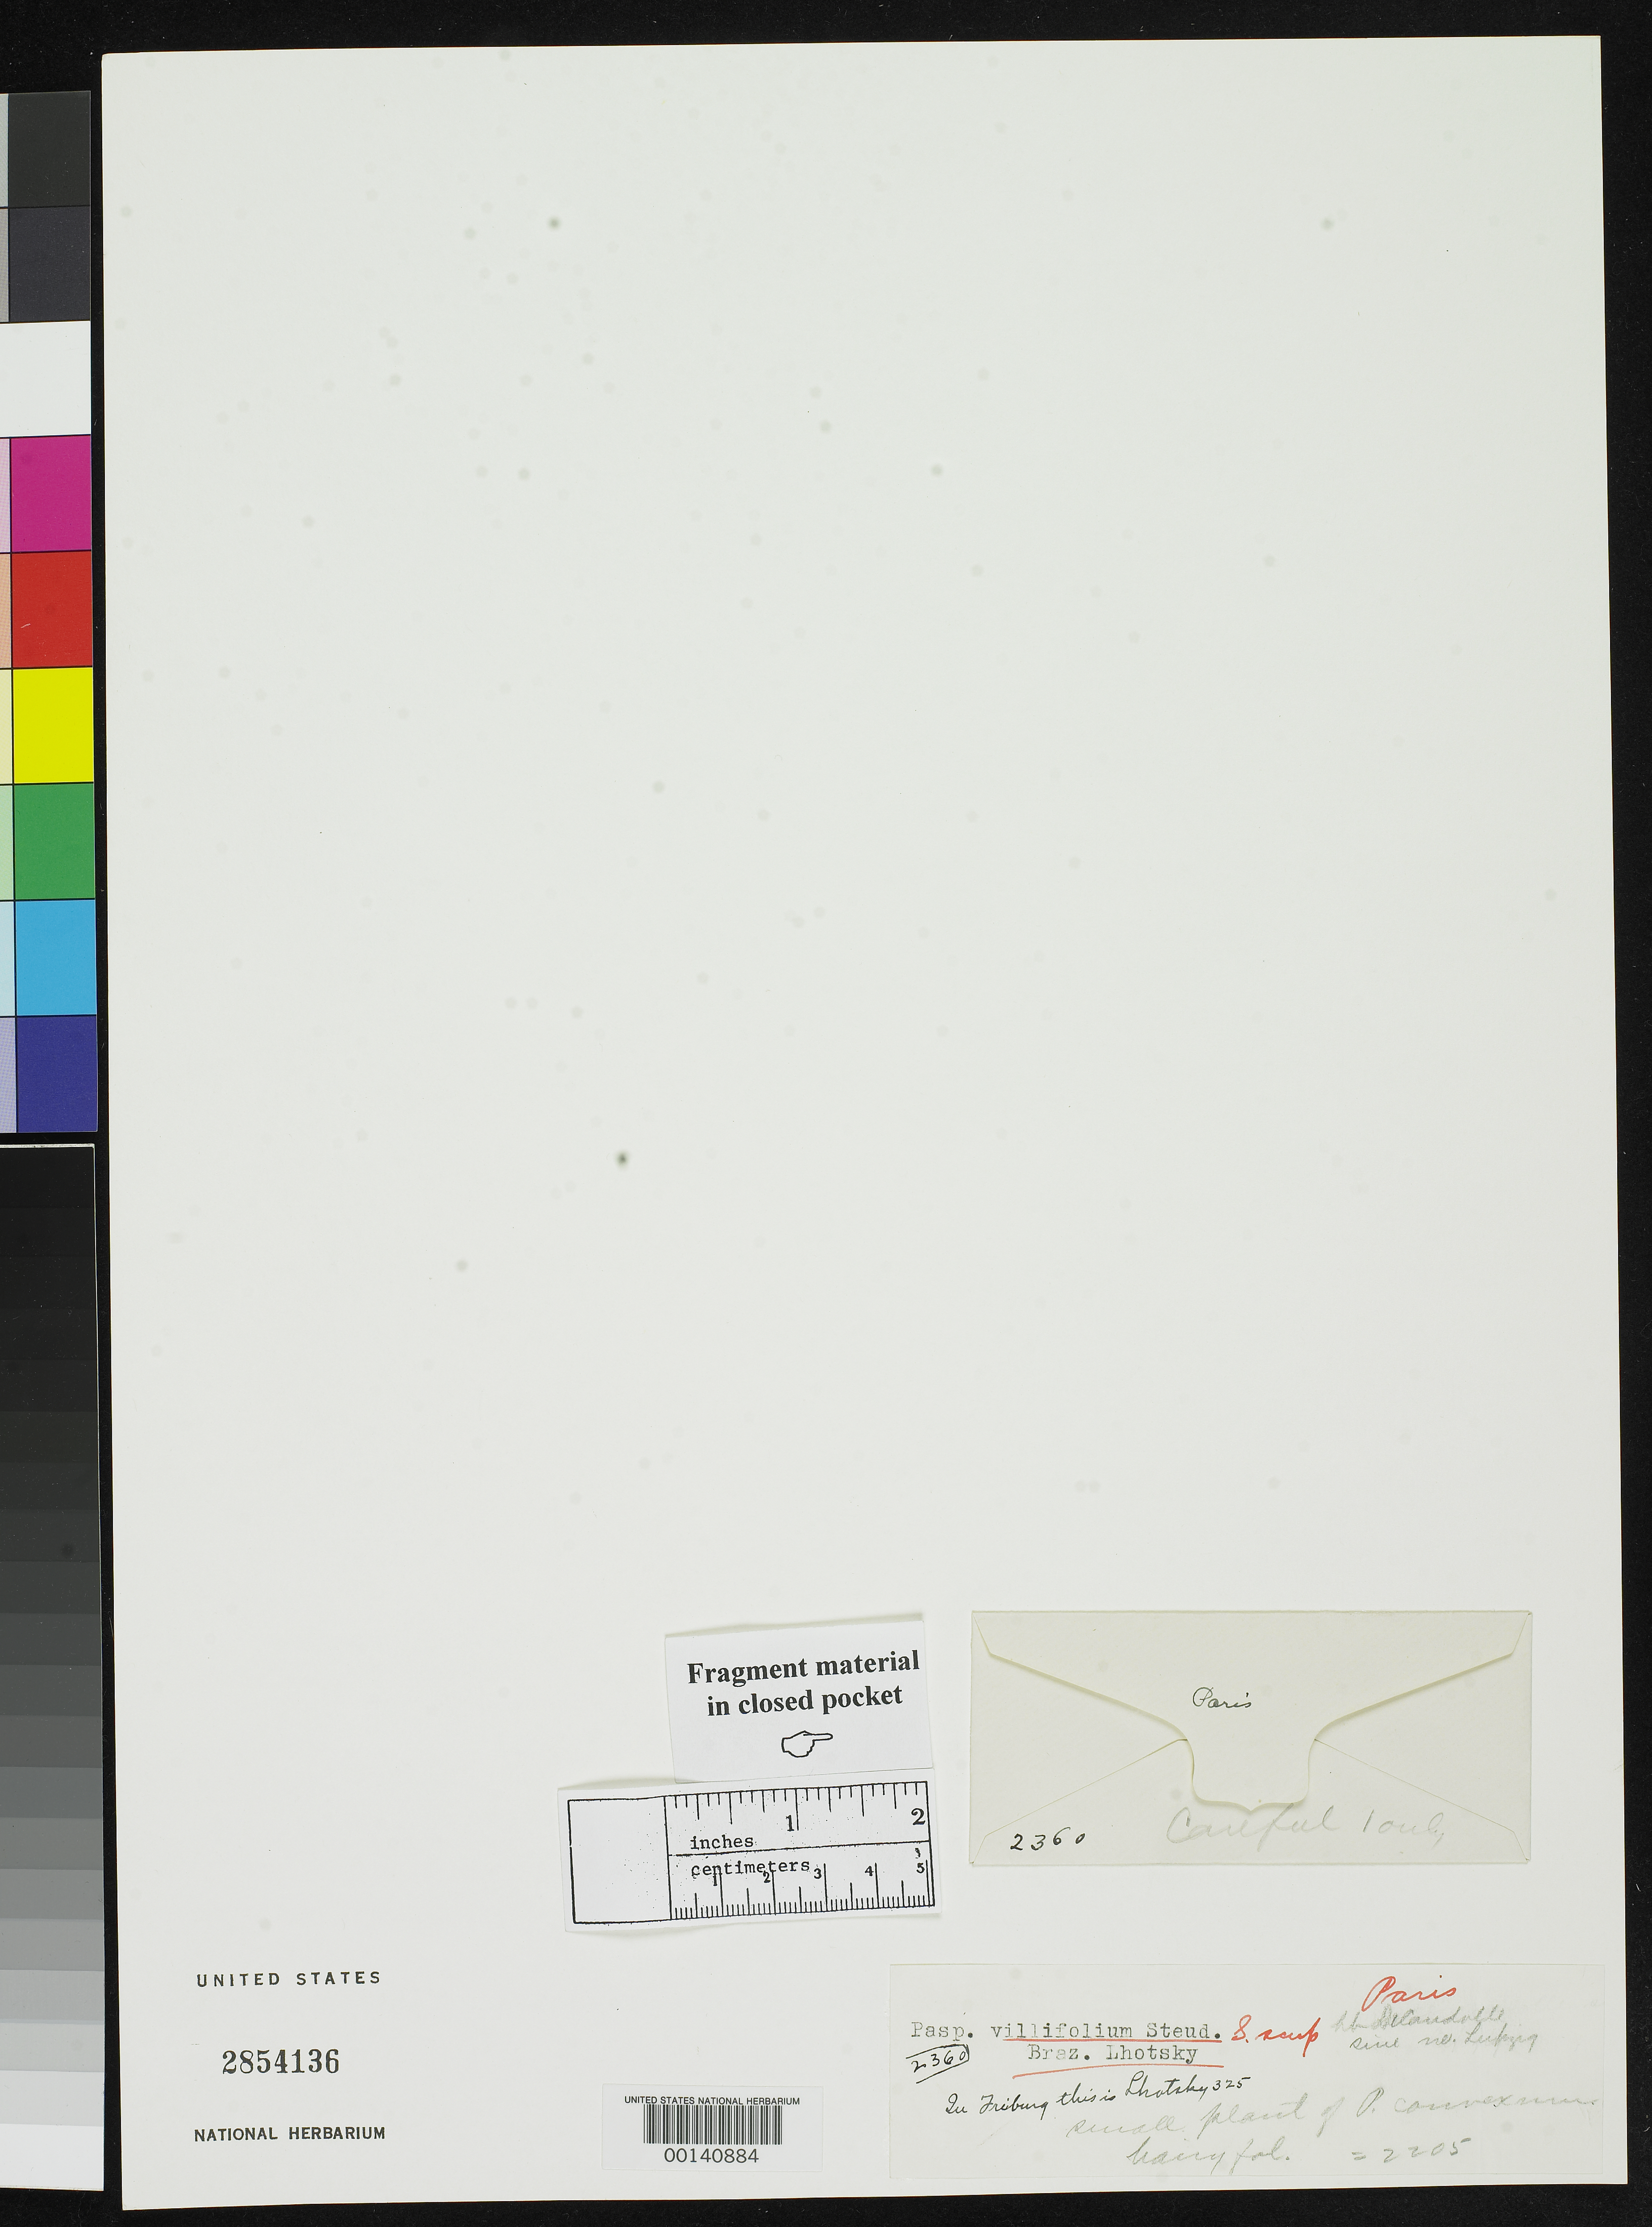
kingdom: Plantae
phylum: Tracheophyta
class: Liliopsida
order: Poales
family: Poaceae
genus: Paspalum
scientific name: Paspalum villifolium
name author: Steud.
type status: Type Fragment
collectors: J. Lhotsky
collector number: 325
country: Brazil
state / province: Minas Gerais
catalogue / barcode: US 2854136